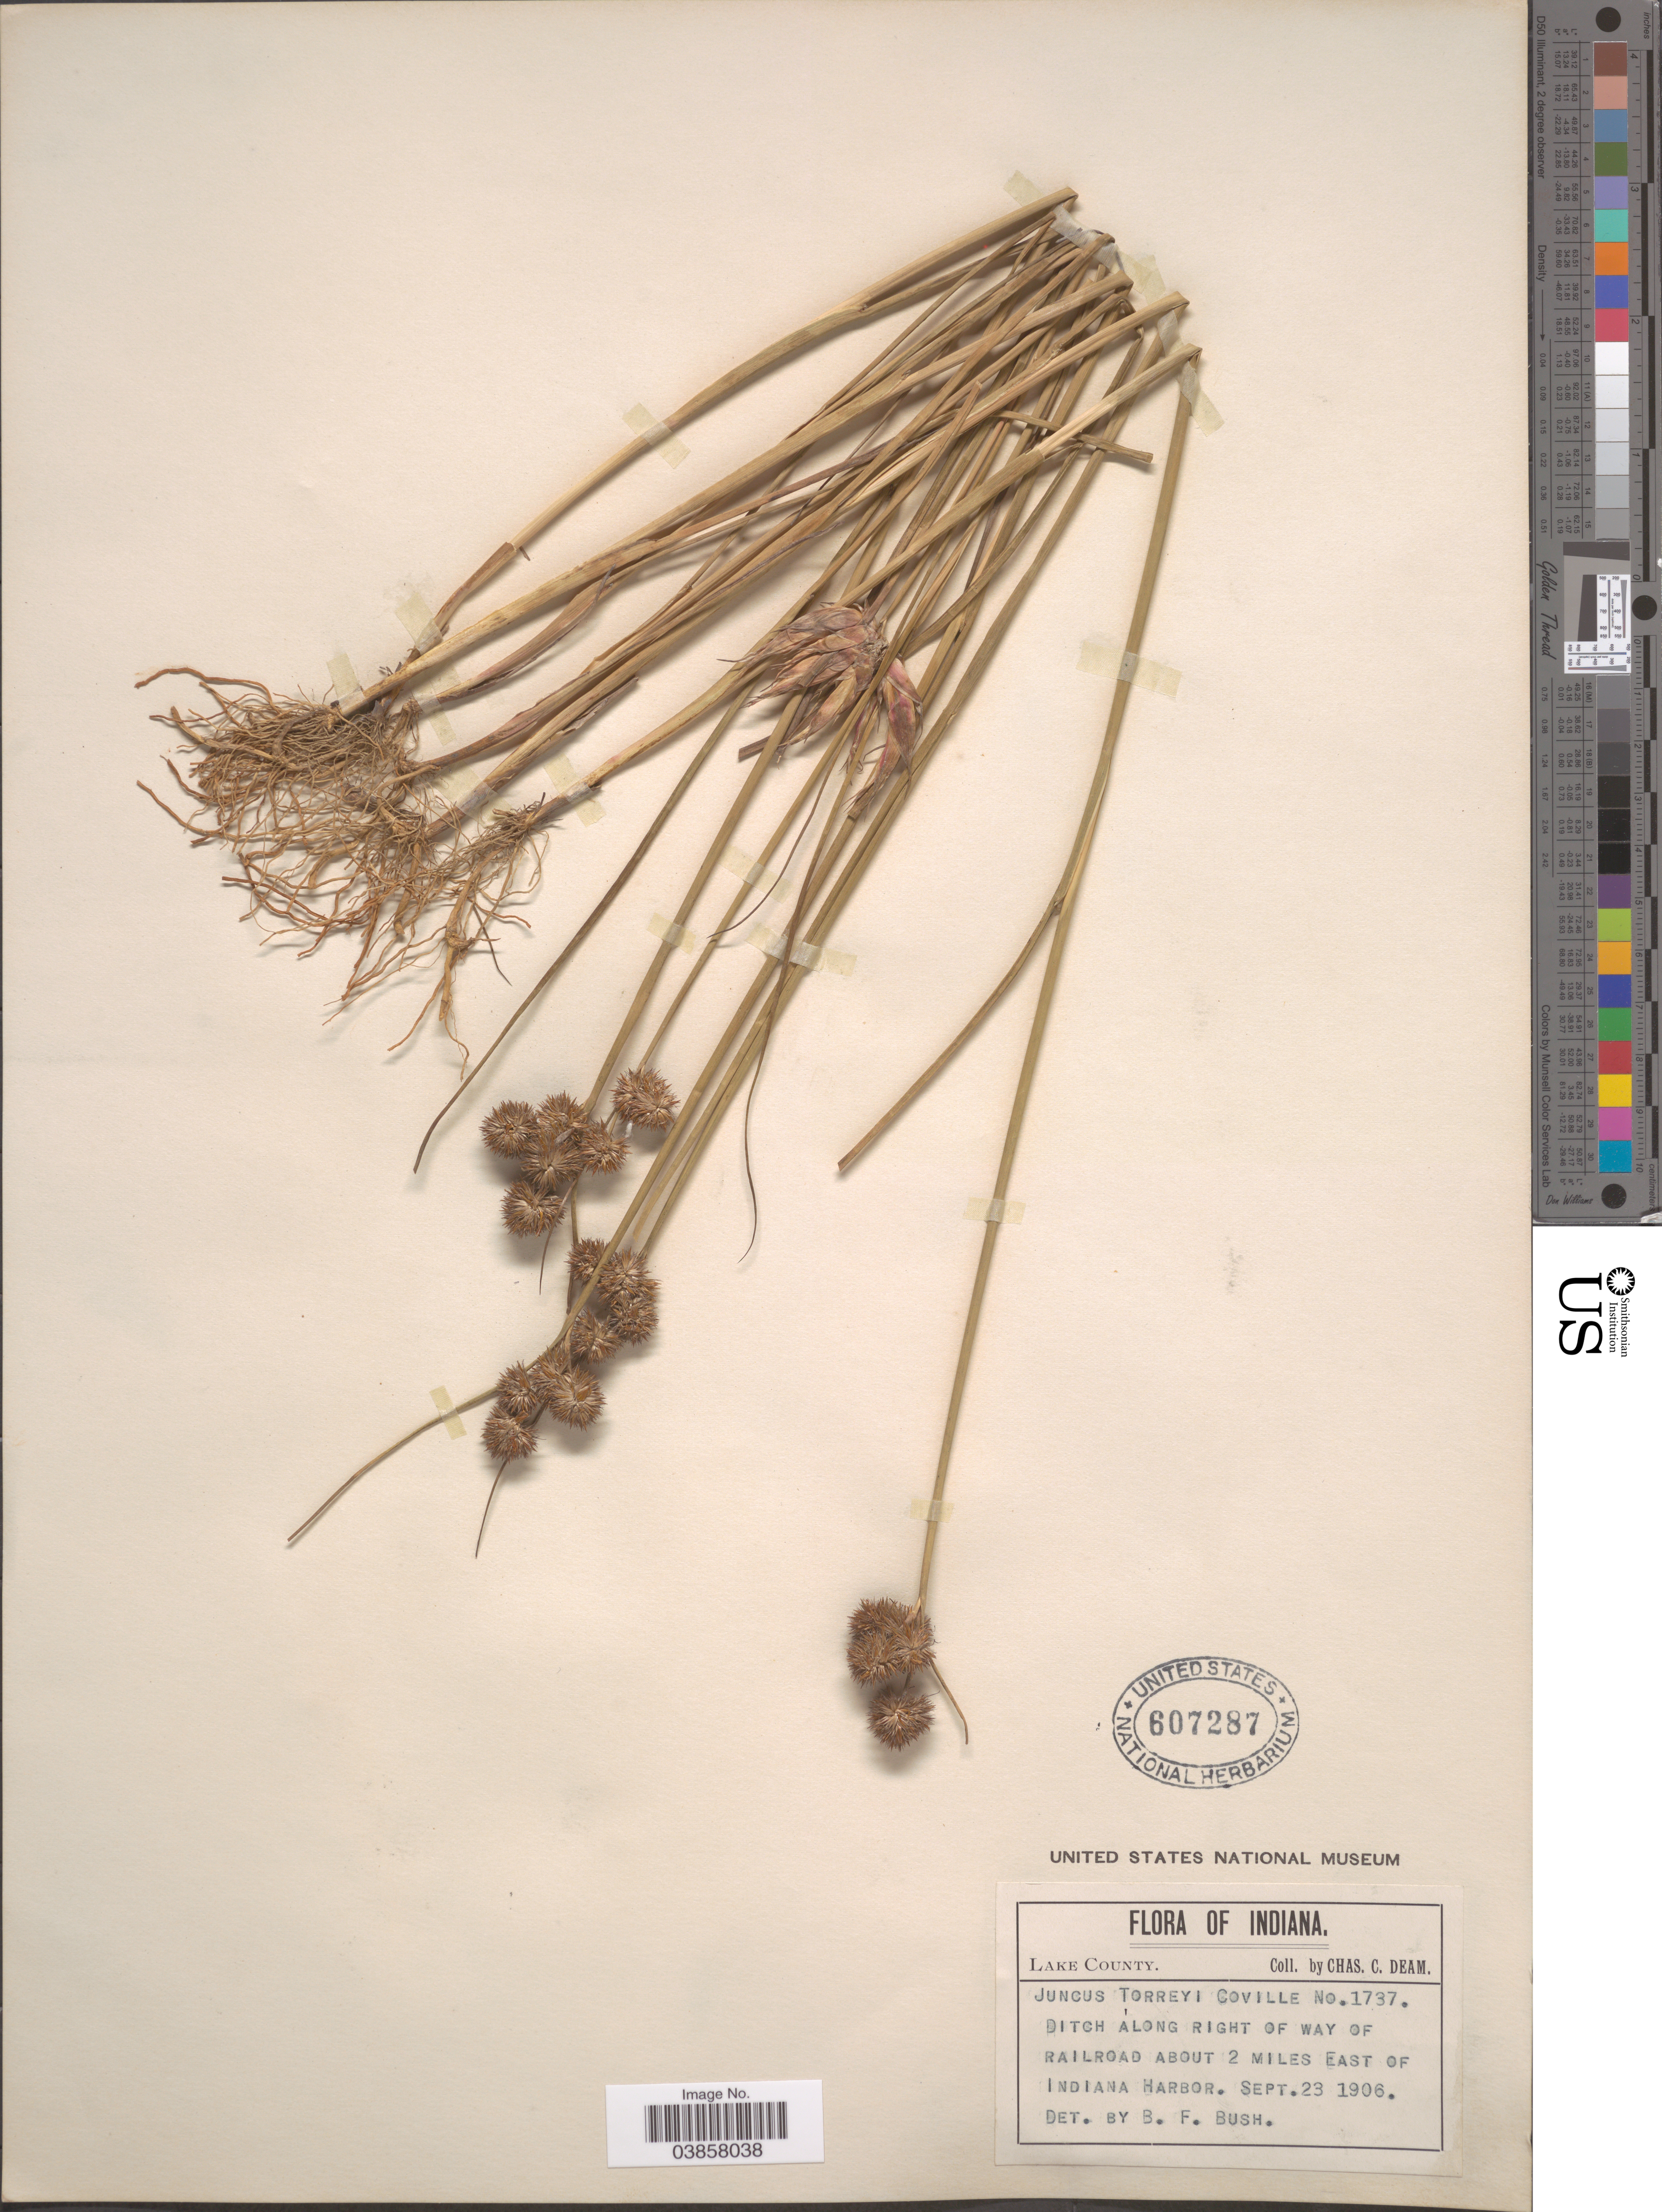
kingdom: Plantae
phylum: Tracheophyta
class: Liliopsida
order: Poales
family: Juncaceae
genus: Juncus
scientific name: Juncus torreyi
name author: Coville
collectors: C. C. Deam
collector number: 1737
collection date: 1906-09-23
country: United States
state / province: Indiana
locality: Lake County. Ditch along right of way of railroad about 2 miles east of Indiana Harbor.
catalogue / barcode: US 607287